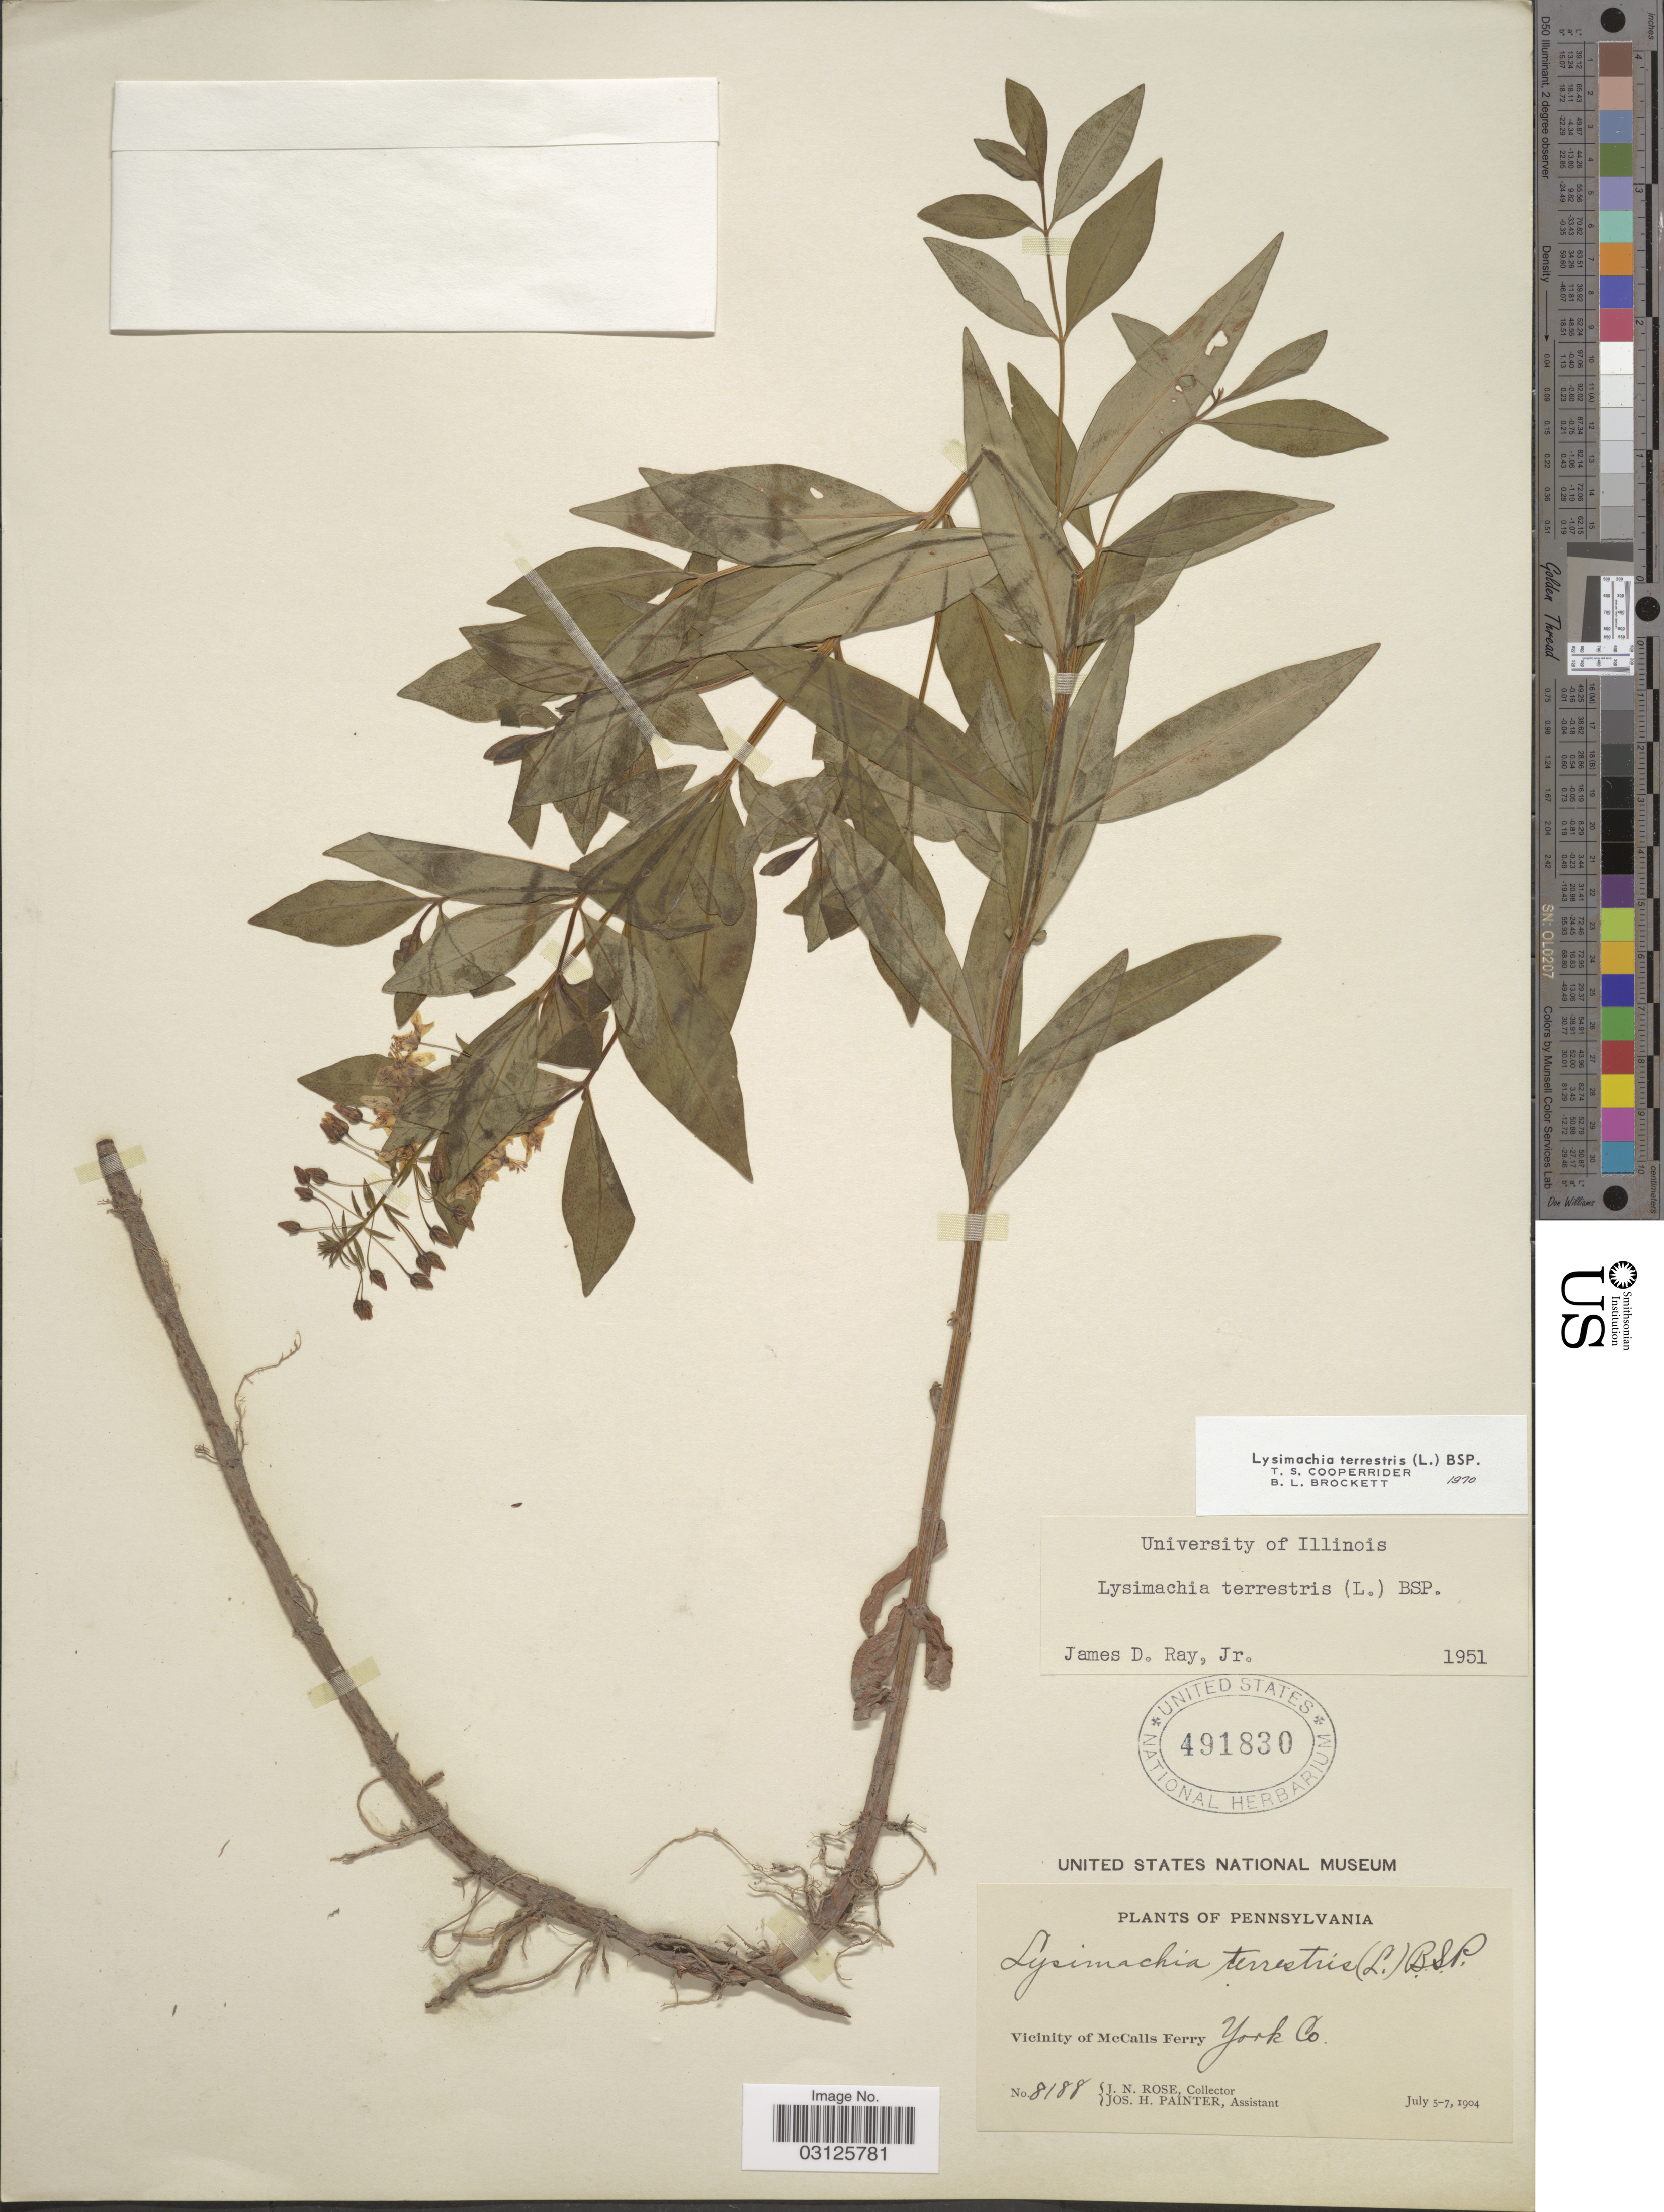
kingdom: Plantae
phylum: Tracheophyta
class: Magnoliopsida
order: Ericales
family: Primulaceae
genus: Lysimachia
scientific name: Lysimachia terrestris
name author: (L.) Britton, Stearns & Poggenb.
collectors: J. N. Rose & J. H. Painter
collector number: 8188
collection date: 1904-07-05/1904-07-07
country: United States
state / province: Pennsylvania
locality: Vicinity of McCalls Ferry, York Co.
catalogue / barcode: US 491830